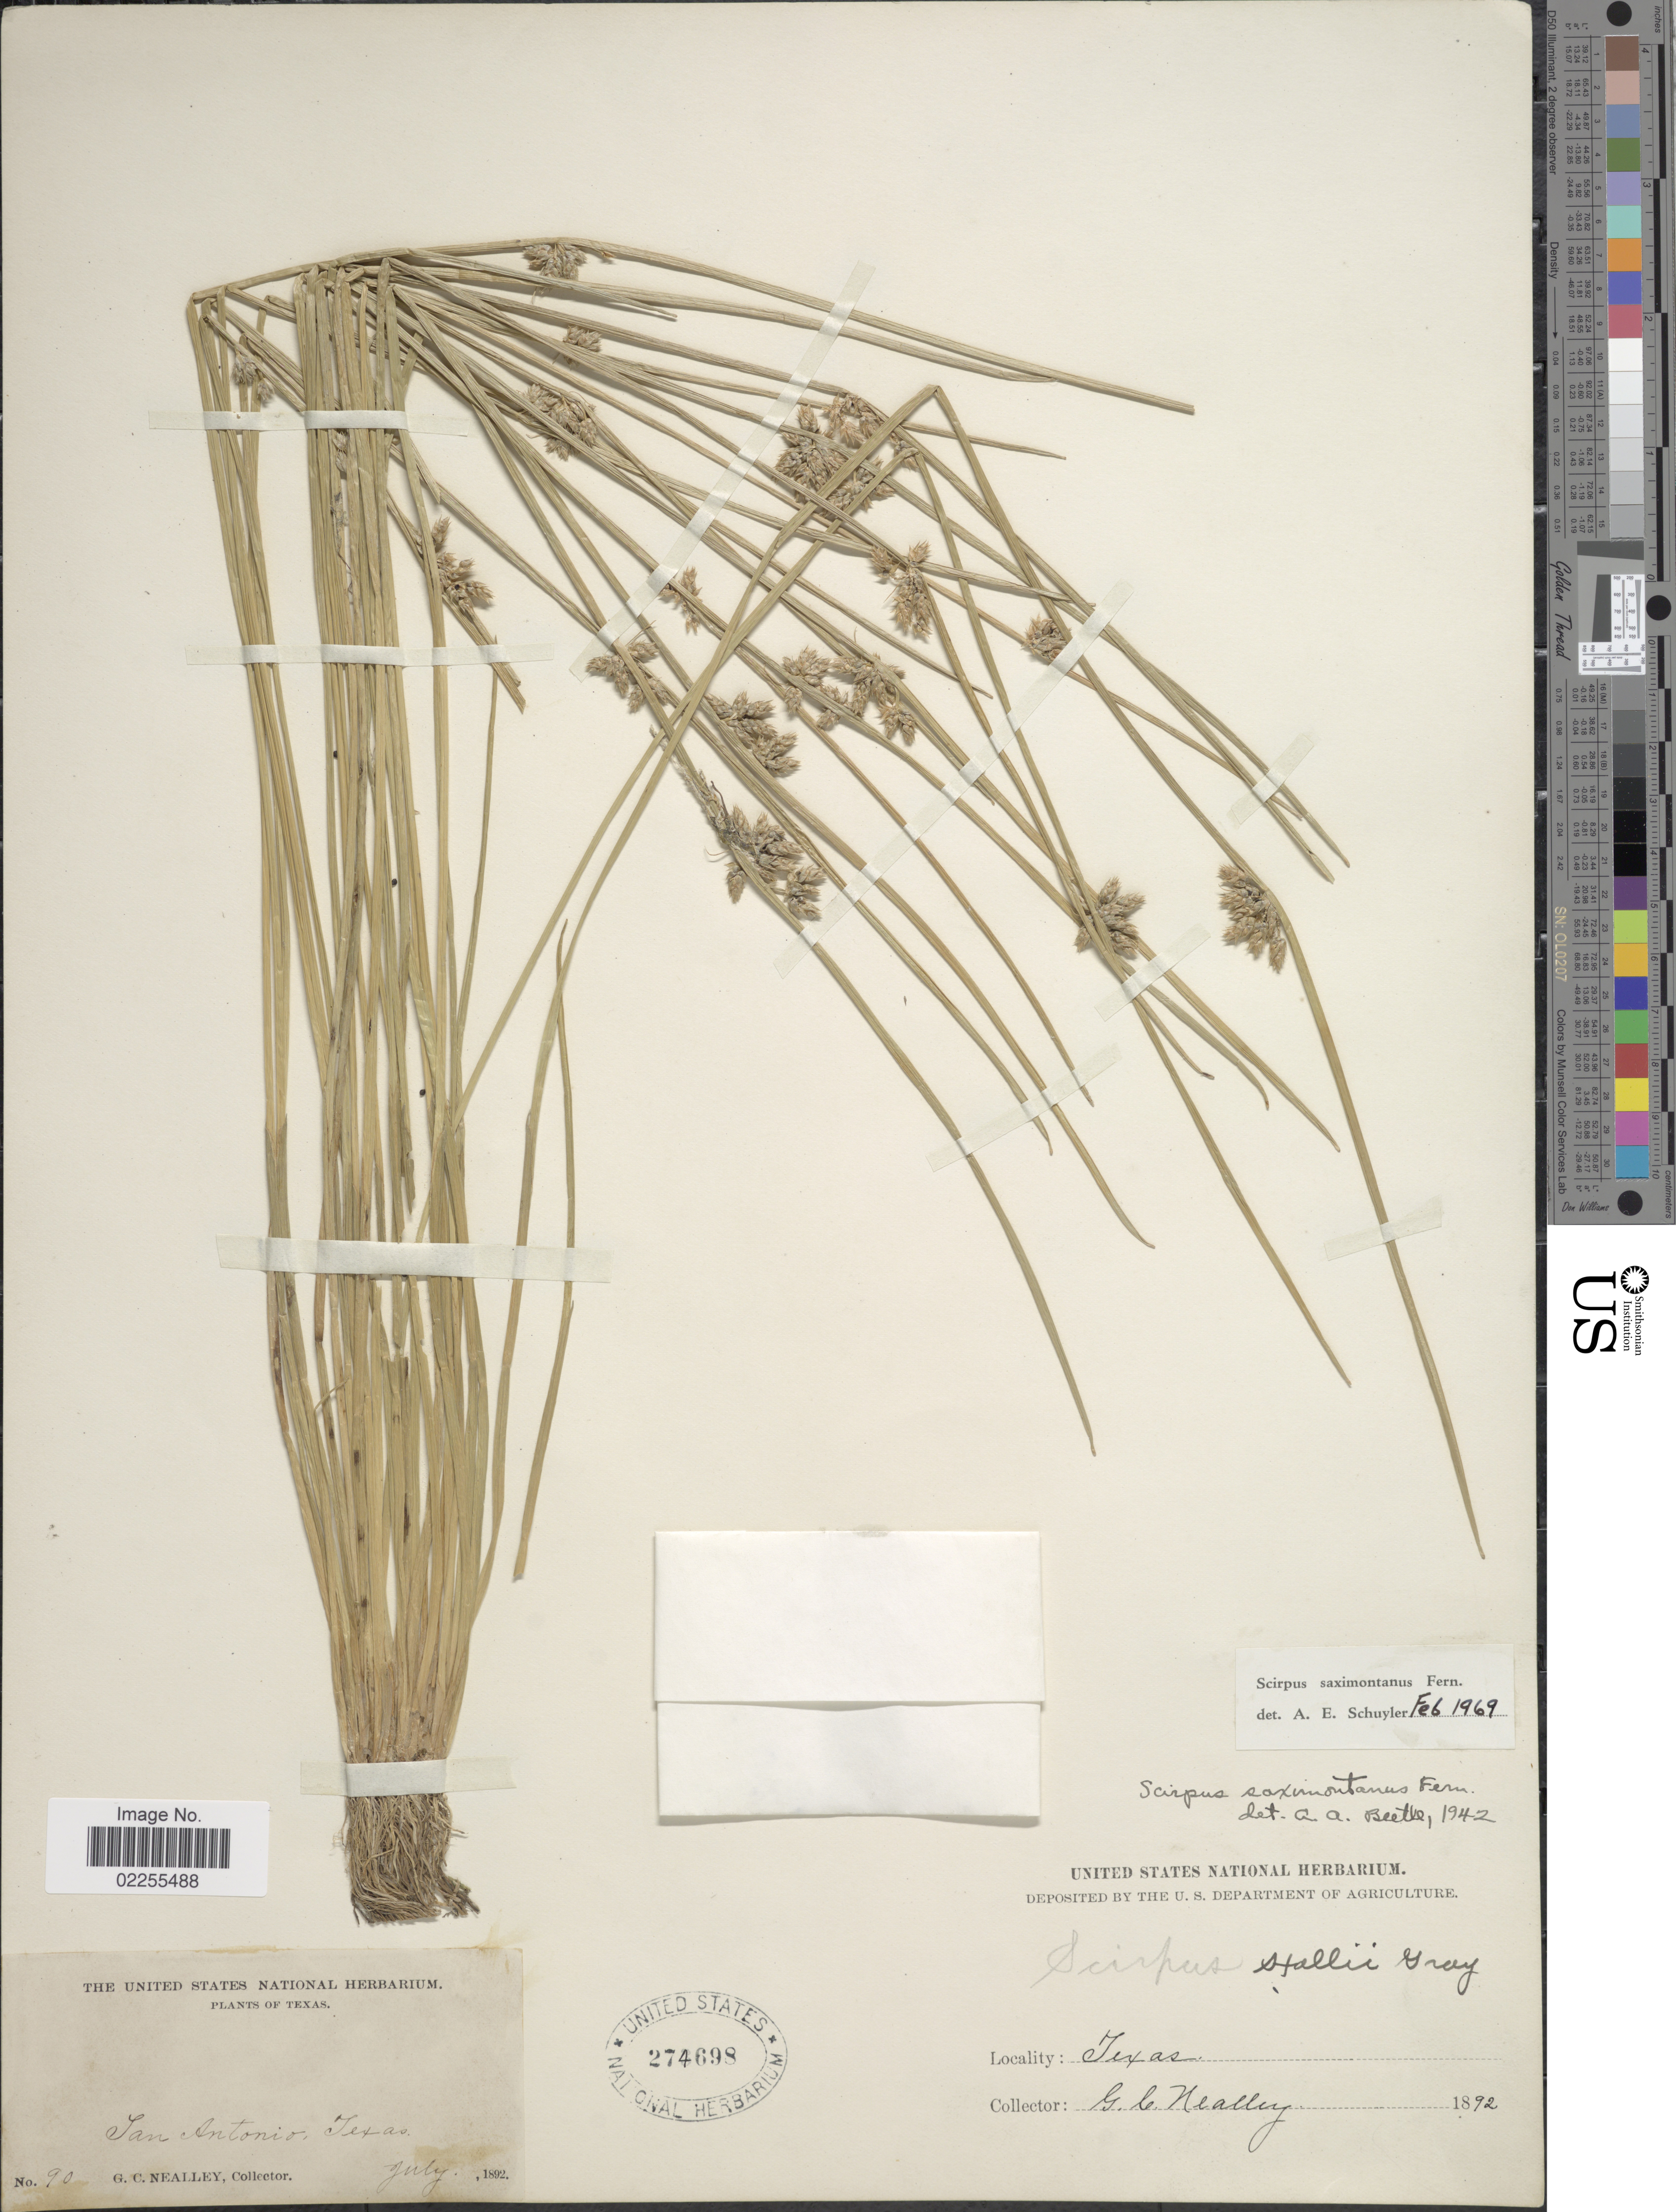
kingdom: Plantae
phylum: Tracheophyta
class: Liliopsida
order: Poales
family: Cyperaceae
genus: Schoenoplectus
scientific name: Schoenoplectus saximontanus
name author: (Fernald) J. Raynal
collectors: G. Neally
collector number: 90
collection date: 1892-07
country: United States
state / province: Texas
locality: San Antonio.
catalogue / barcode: US 274698